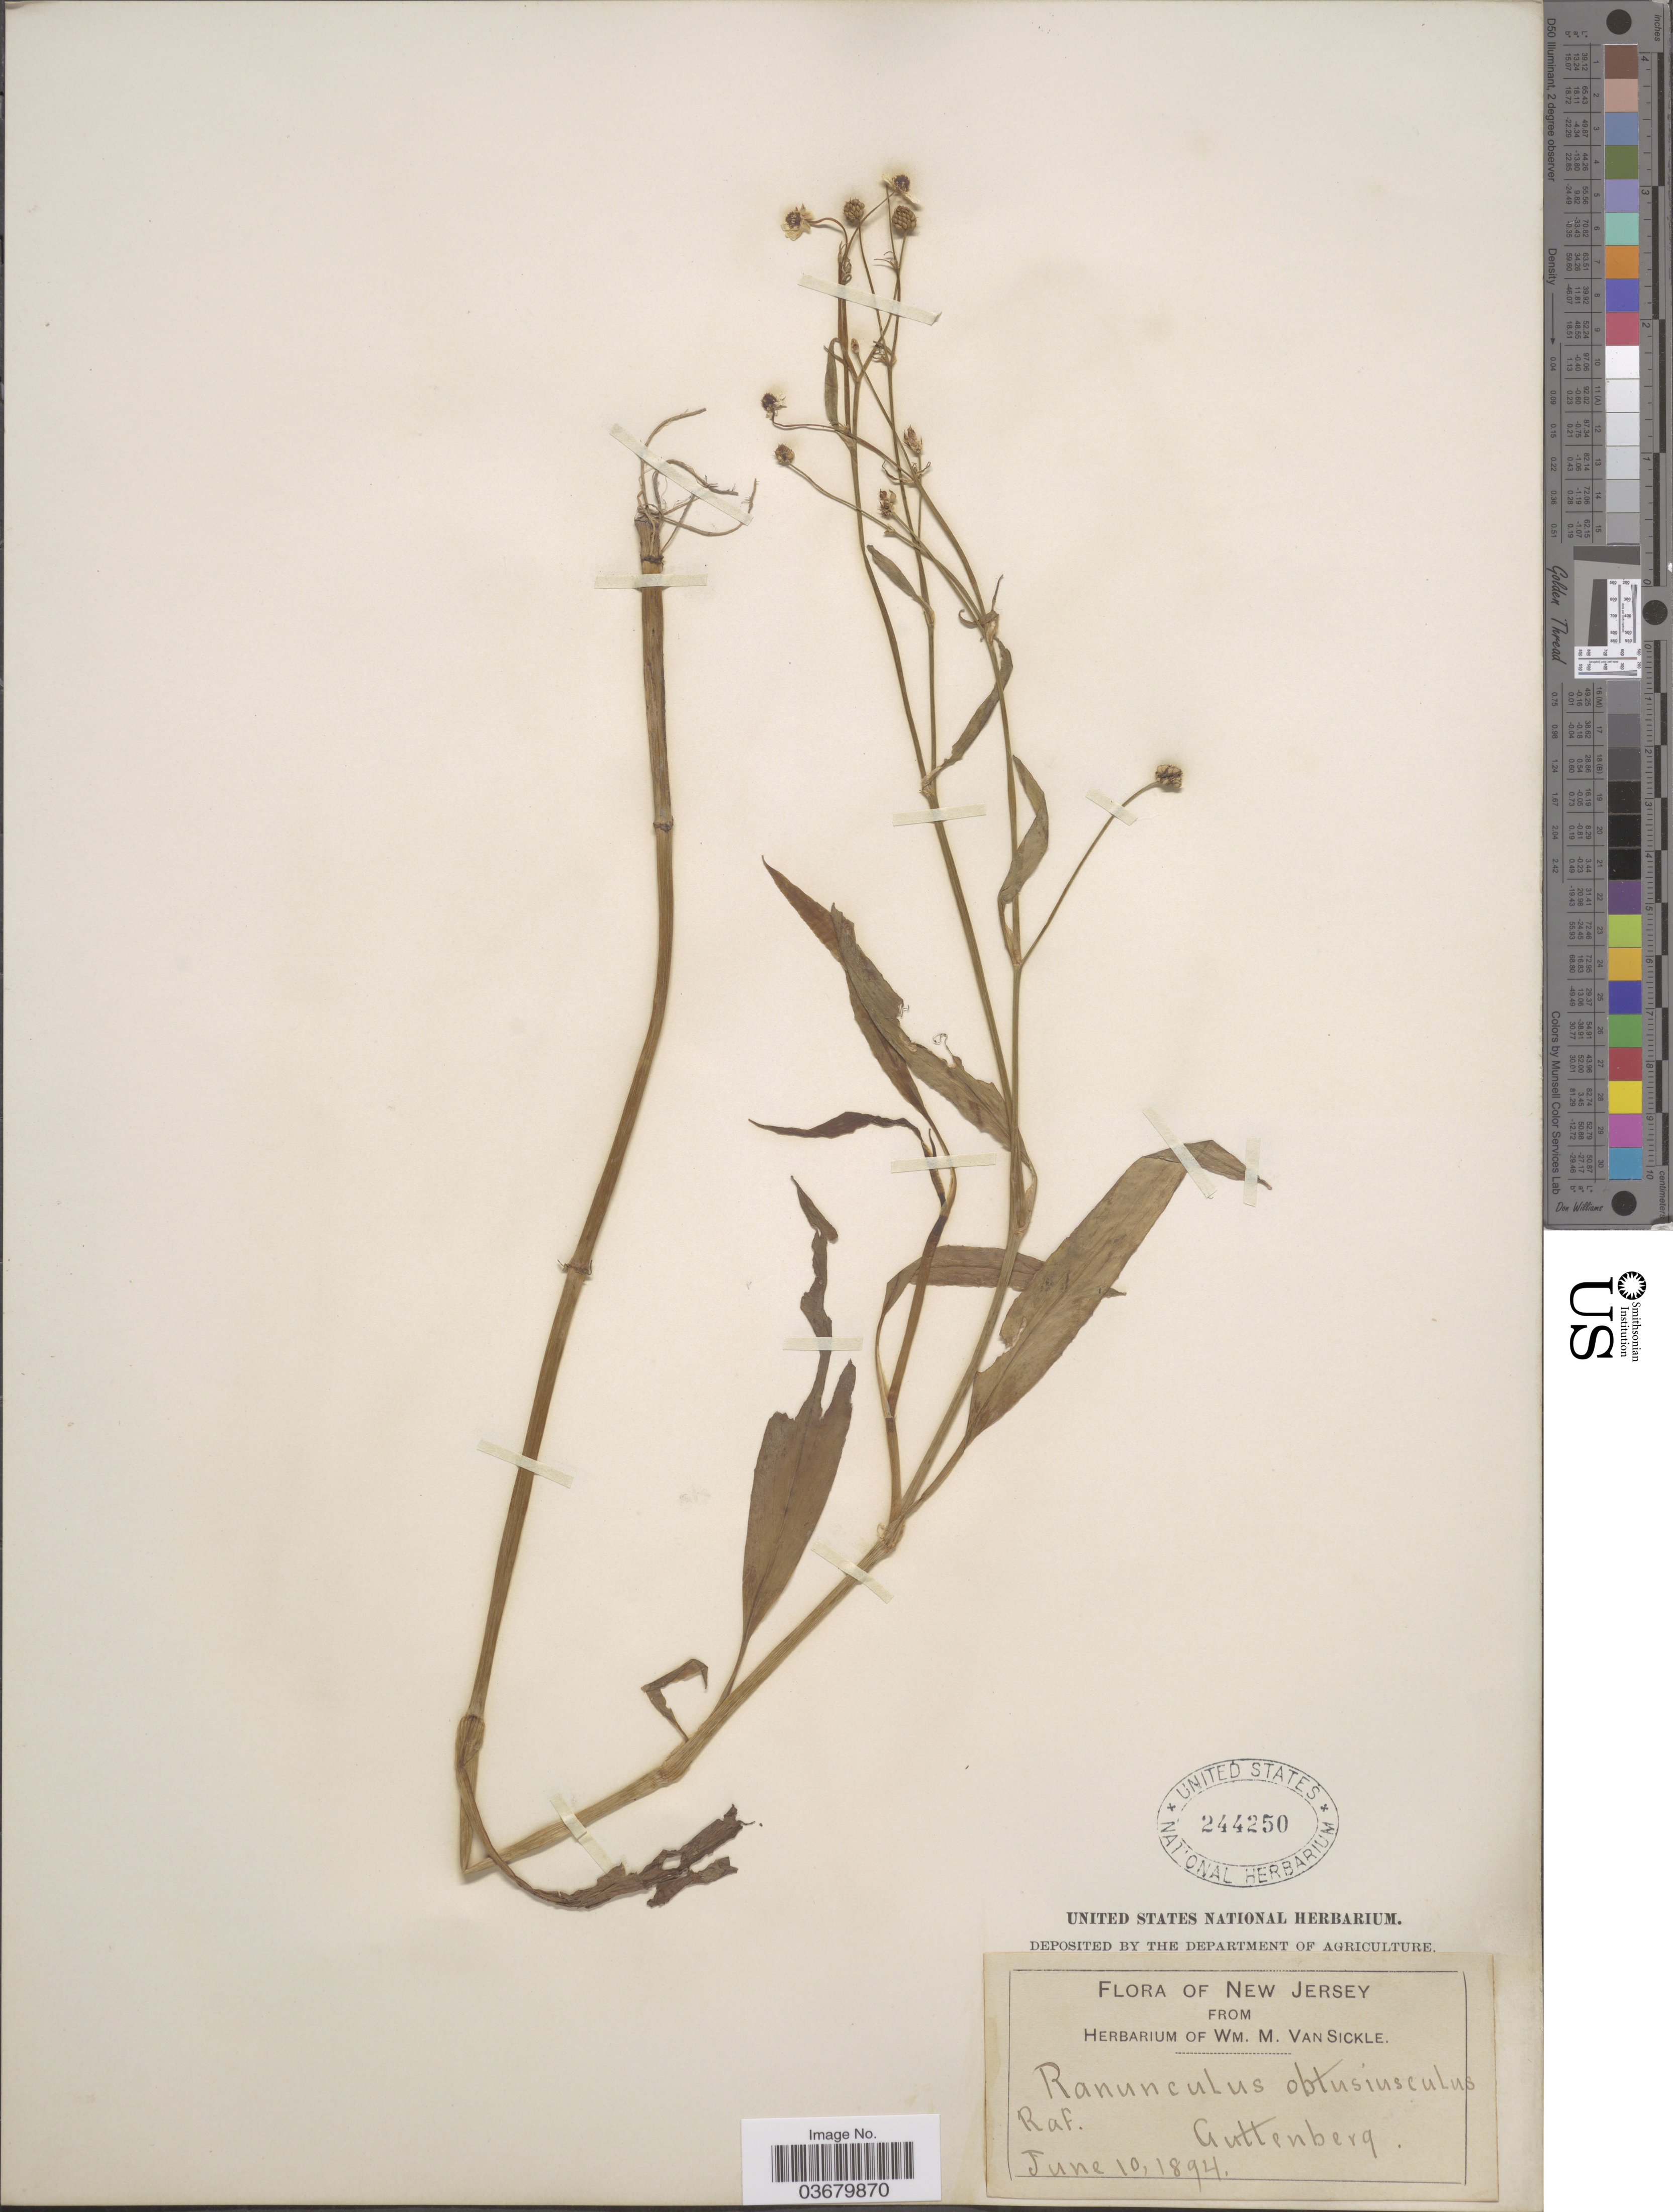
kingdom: Plantae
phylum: Tracheophyta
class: Magnoliopsida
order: Ranunculales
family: Ranunculaceae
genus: Ranunculus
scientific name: Ranunculus ambigens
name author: S. Watson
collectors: ex herb. Wm. M. Van Sickle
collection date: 1894-06-10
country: United States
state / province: New Jersey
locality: Guttenberg.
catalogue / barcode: US 244250